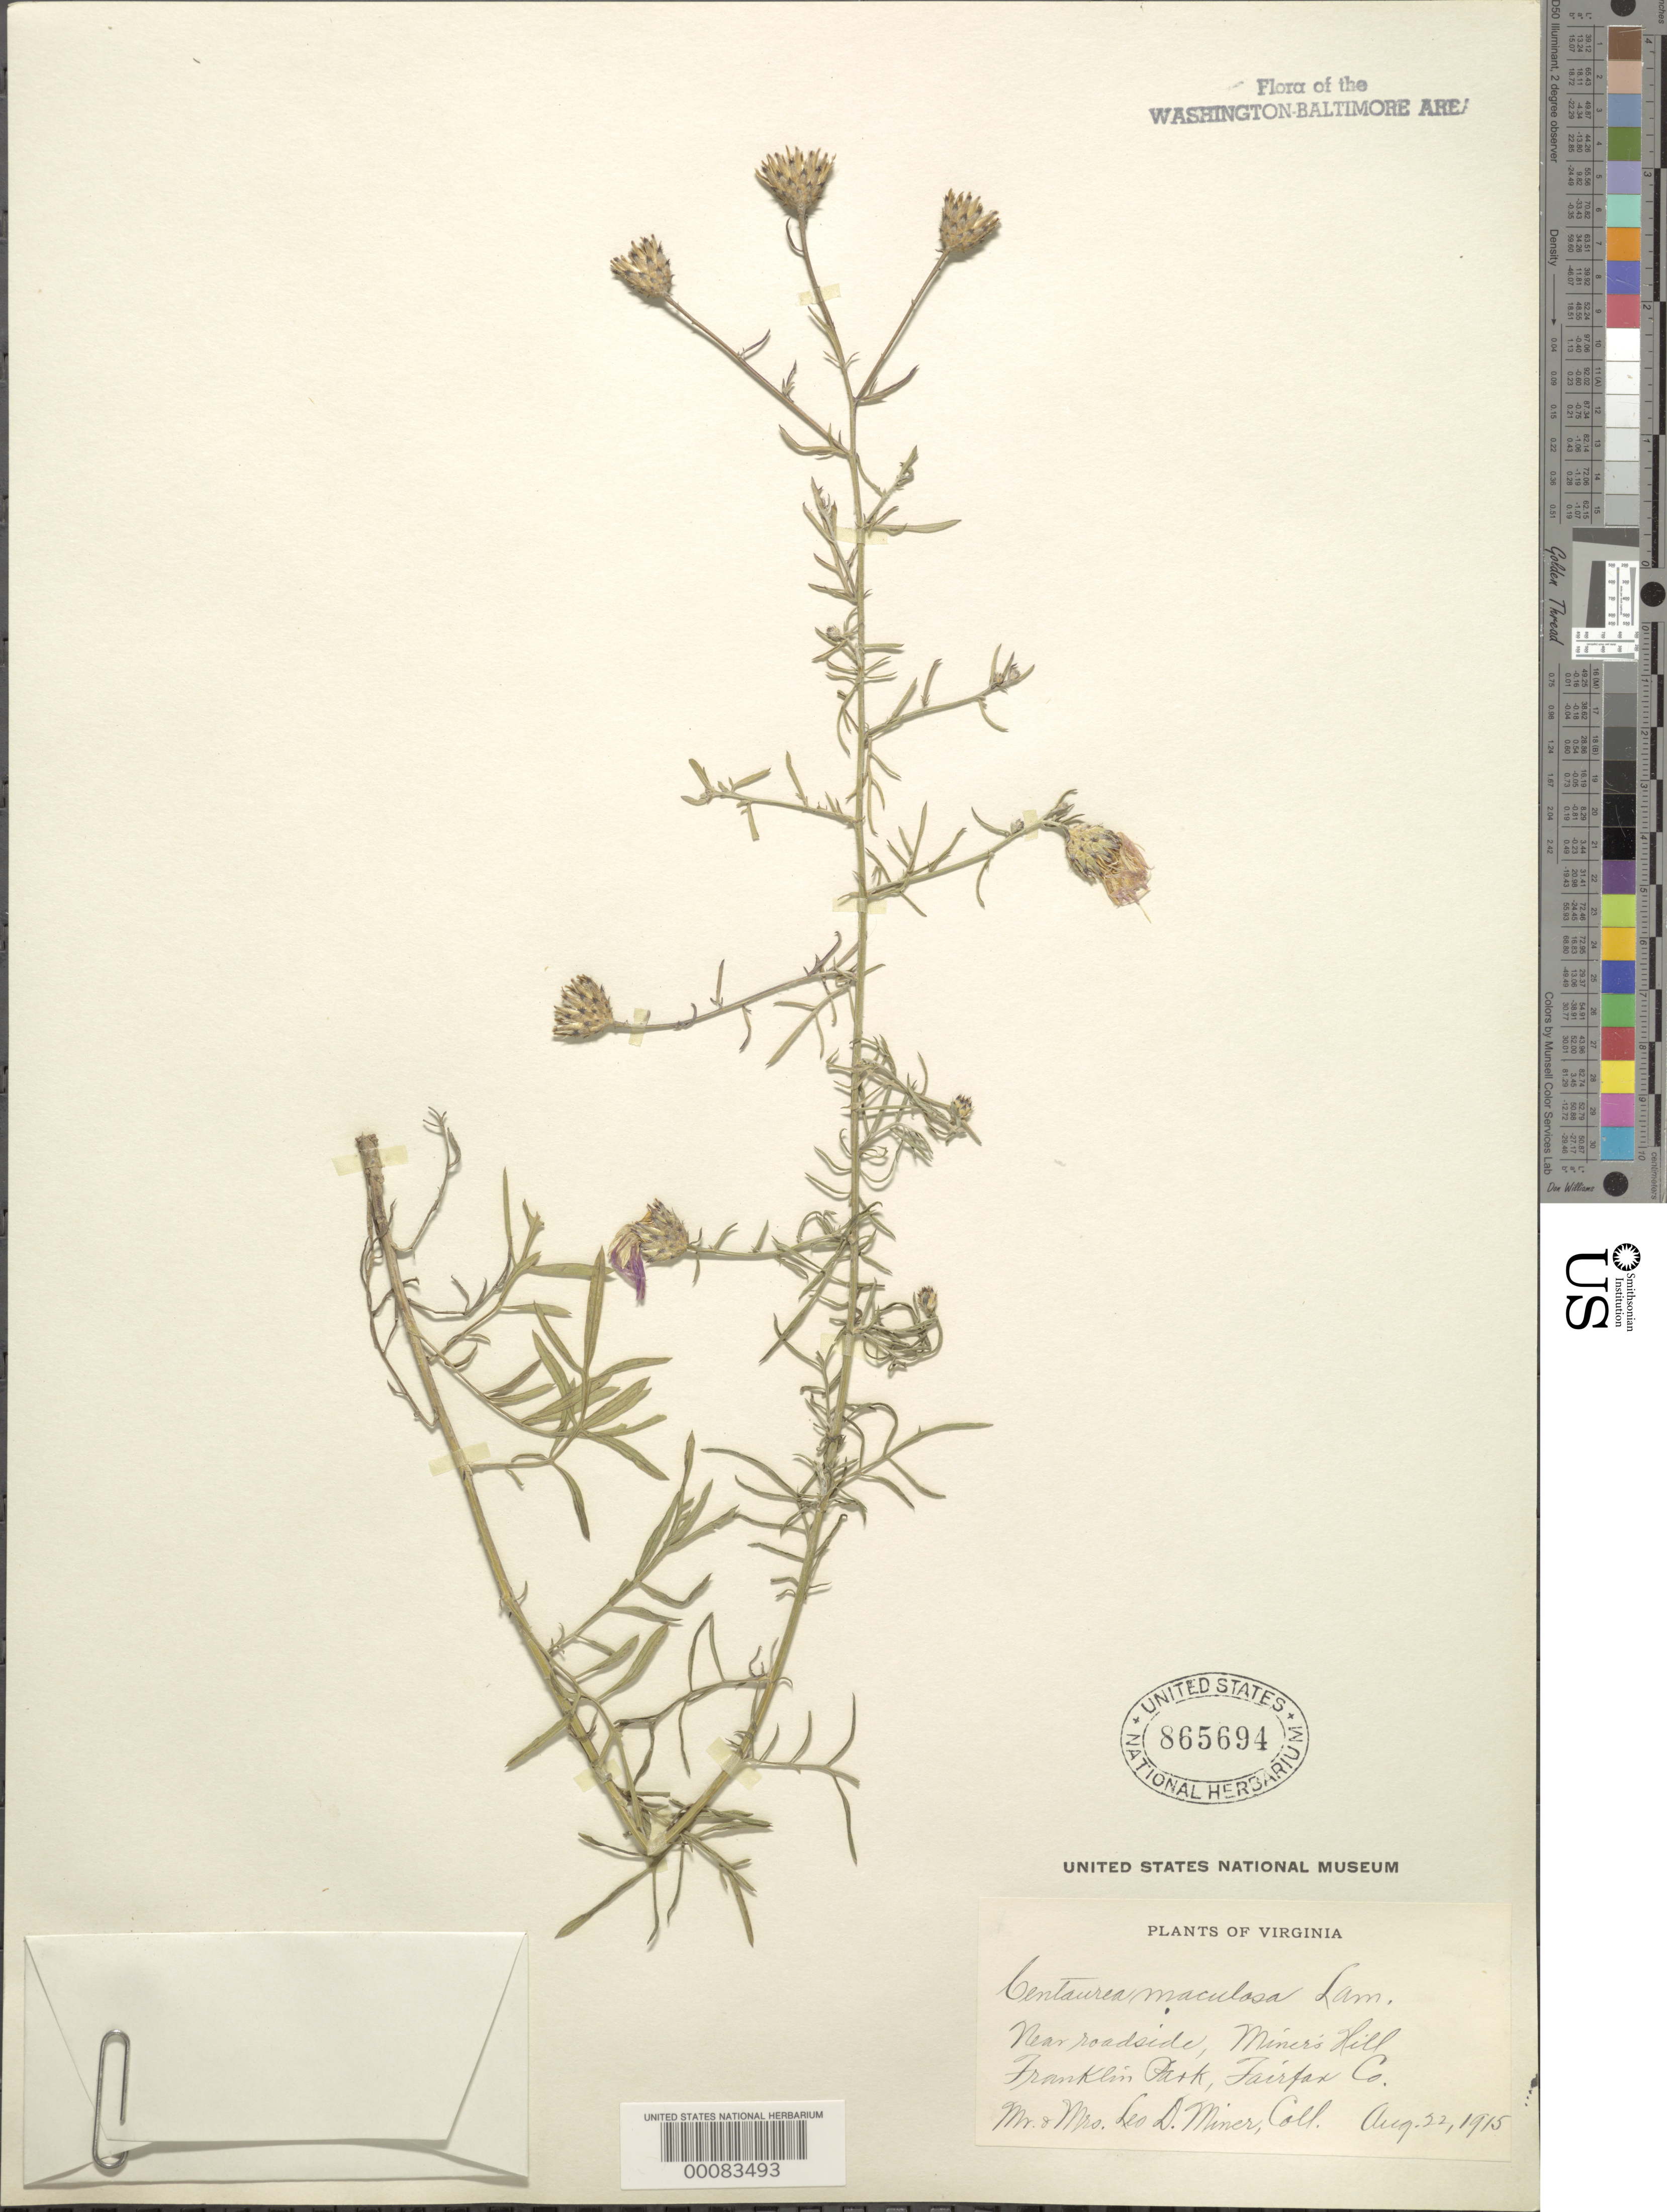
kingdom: Plantae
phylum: Tracheophyta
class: Magnoliopsida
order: Asterales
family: Asteraceae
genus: Centaurea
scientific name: Centaurea stoebe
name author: L.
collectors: L. Miner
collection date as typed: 22 Aug 1915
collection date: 1915-08-22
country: United States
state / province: Virginia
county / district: Fairfax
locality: Miners Hill Franklin Park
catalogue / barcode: US 865694